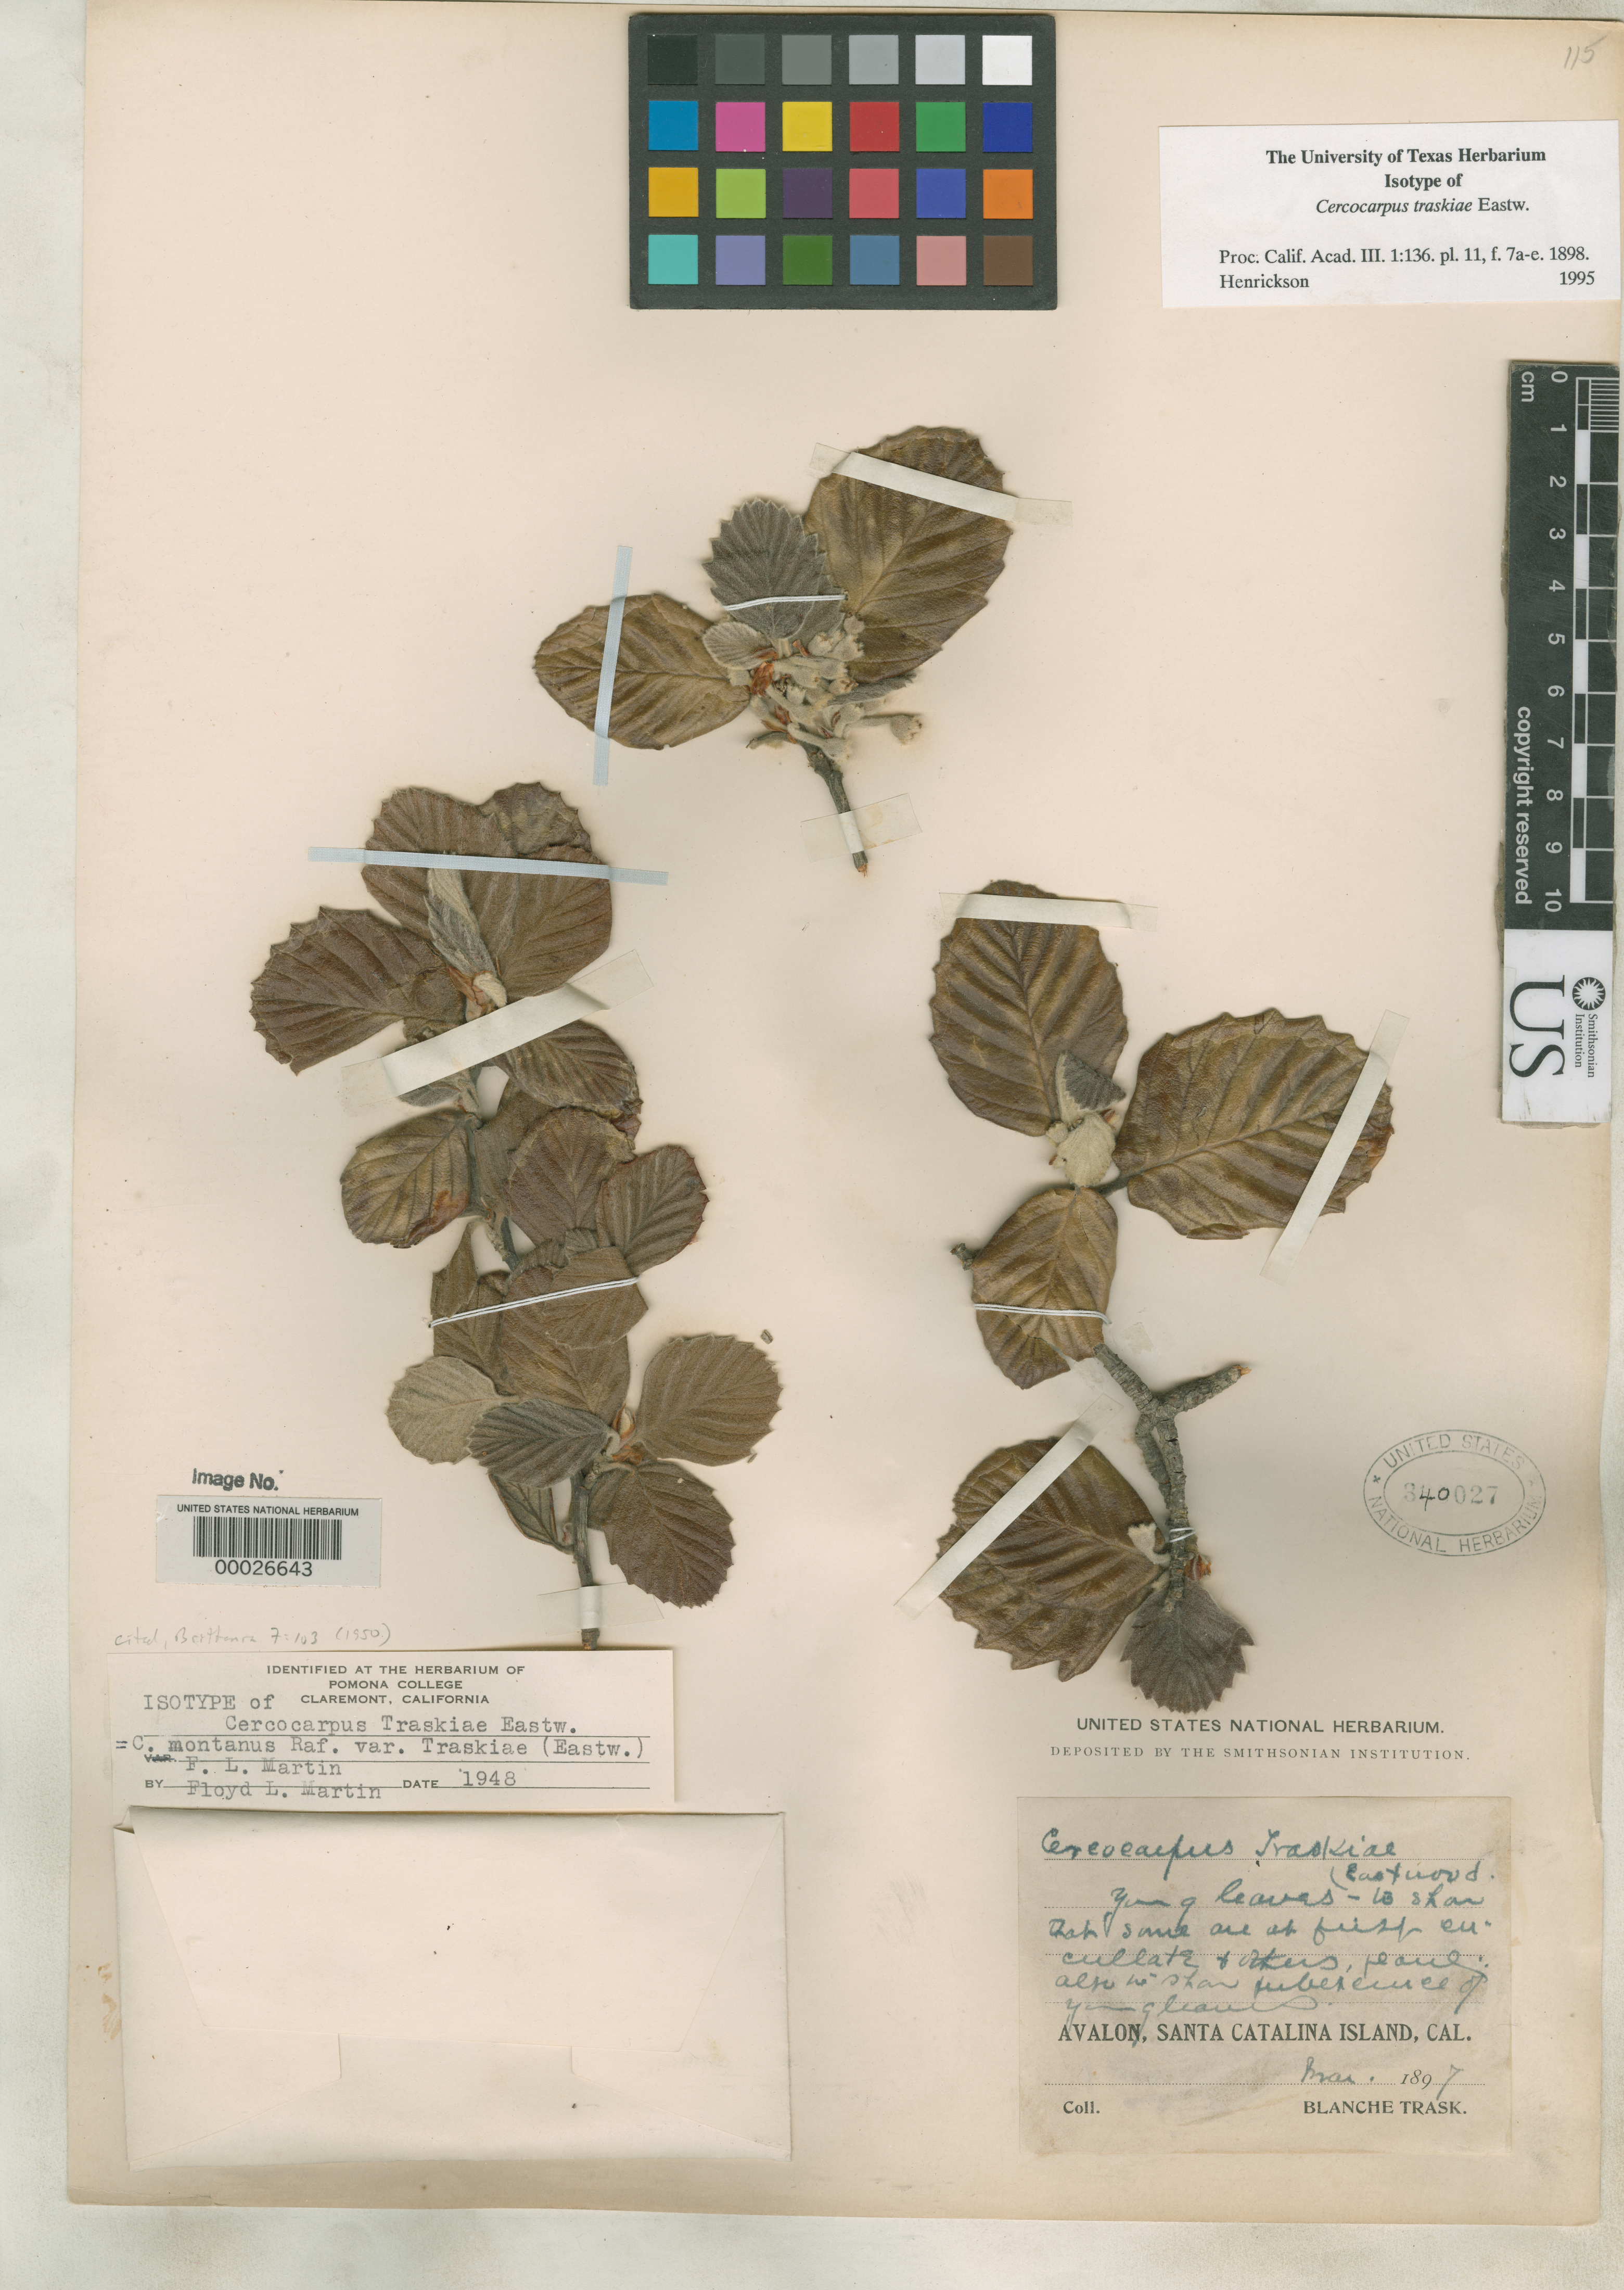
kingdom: Plantae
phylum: Tracheophyta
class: Magnoliopsida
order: Rosales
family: Rosaceae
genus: Cercocarpus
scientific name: Cercocarpus traskiae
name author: Eastw.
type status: Isotype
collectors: B. Trask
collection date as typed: Mar 1897 to -- Mar 1898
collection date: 1897-03/1898-03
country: United States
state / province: California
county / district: Los Angeles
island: Santa Catalina Island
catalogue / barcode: US 340027